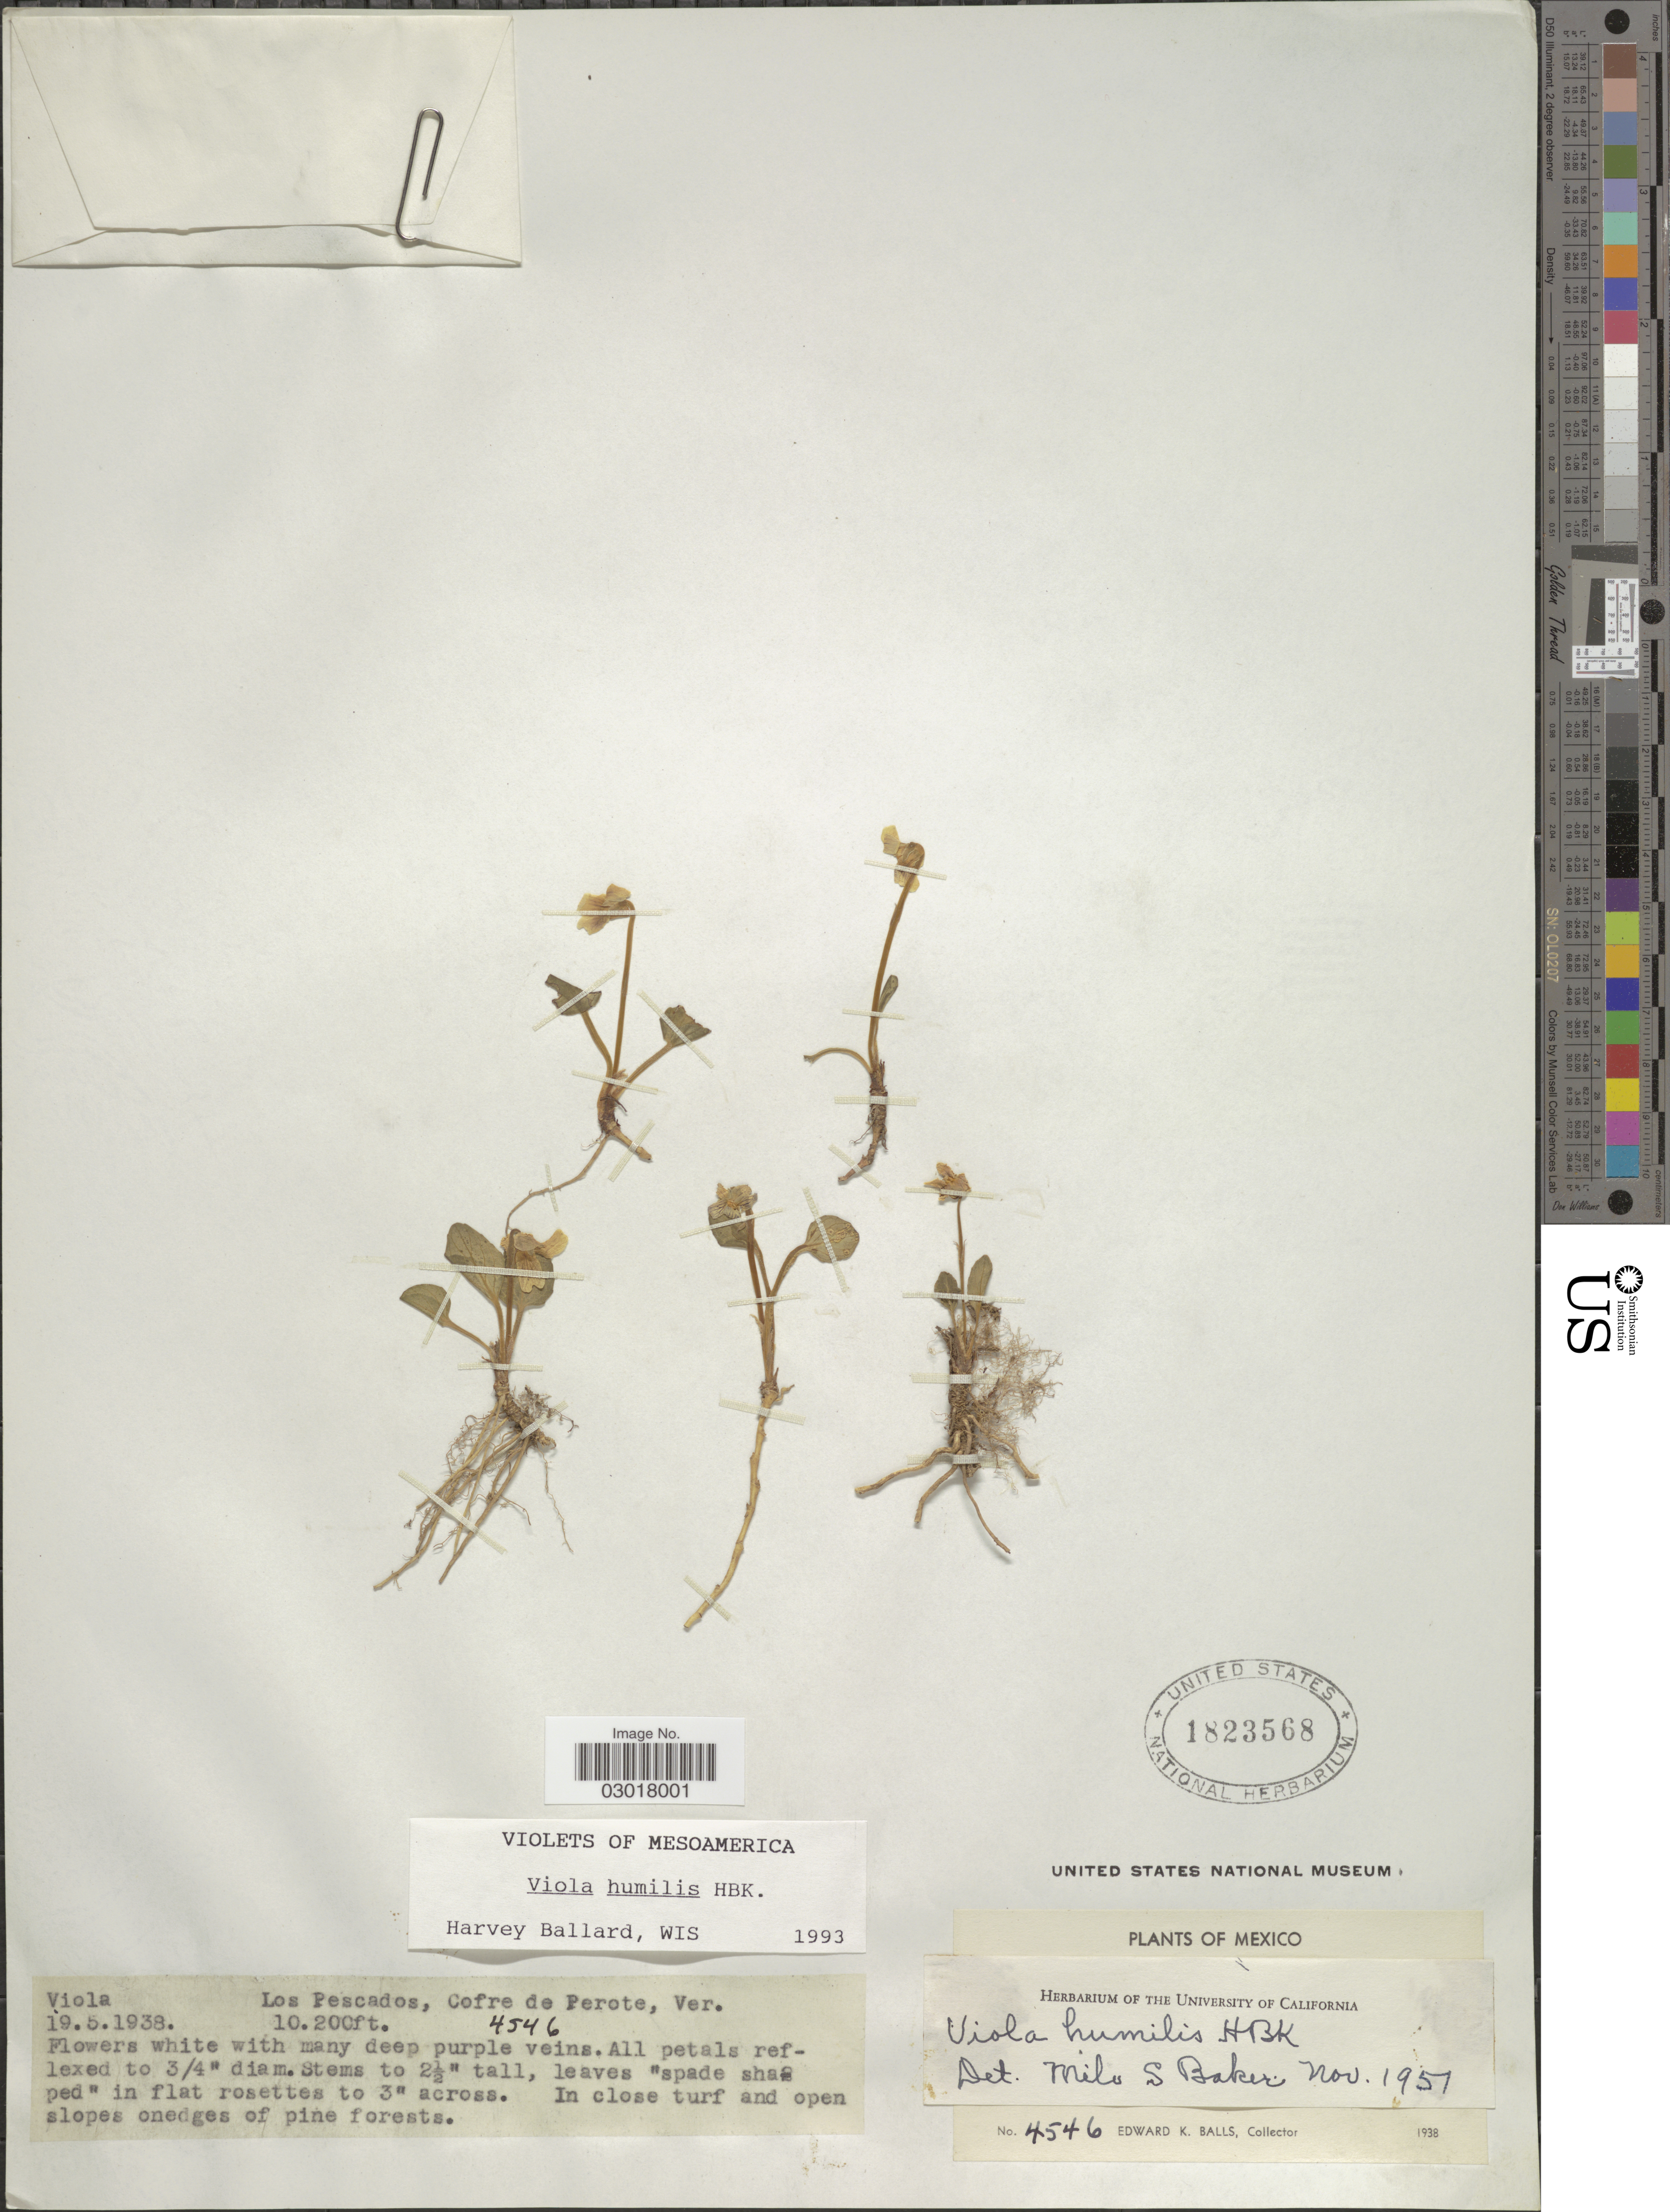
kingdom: Plantae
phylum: Tracheophyta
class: Magnoliopsida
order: Malpighiales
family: Violaceae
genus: Viola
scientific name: Viola humilis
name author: Kunth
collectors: E. K. Balls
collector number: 4546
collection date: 1938-05-19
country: Mexico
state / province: Veracruz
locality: Los Pescados, Cofre de Perote.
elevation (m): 3109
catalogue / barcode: US 1823568